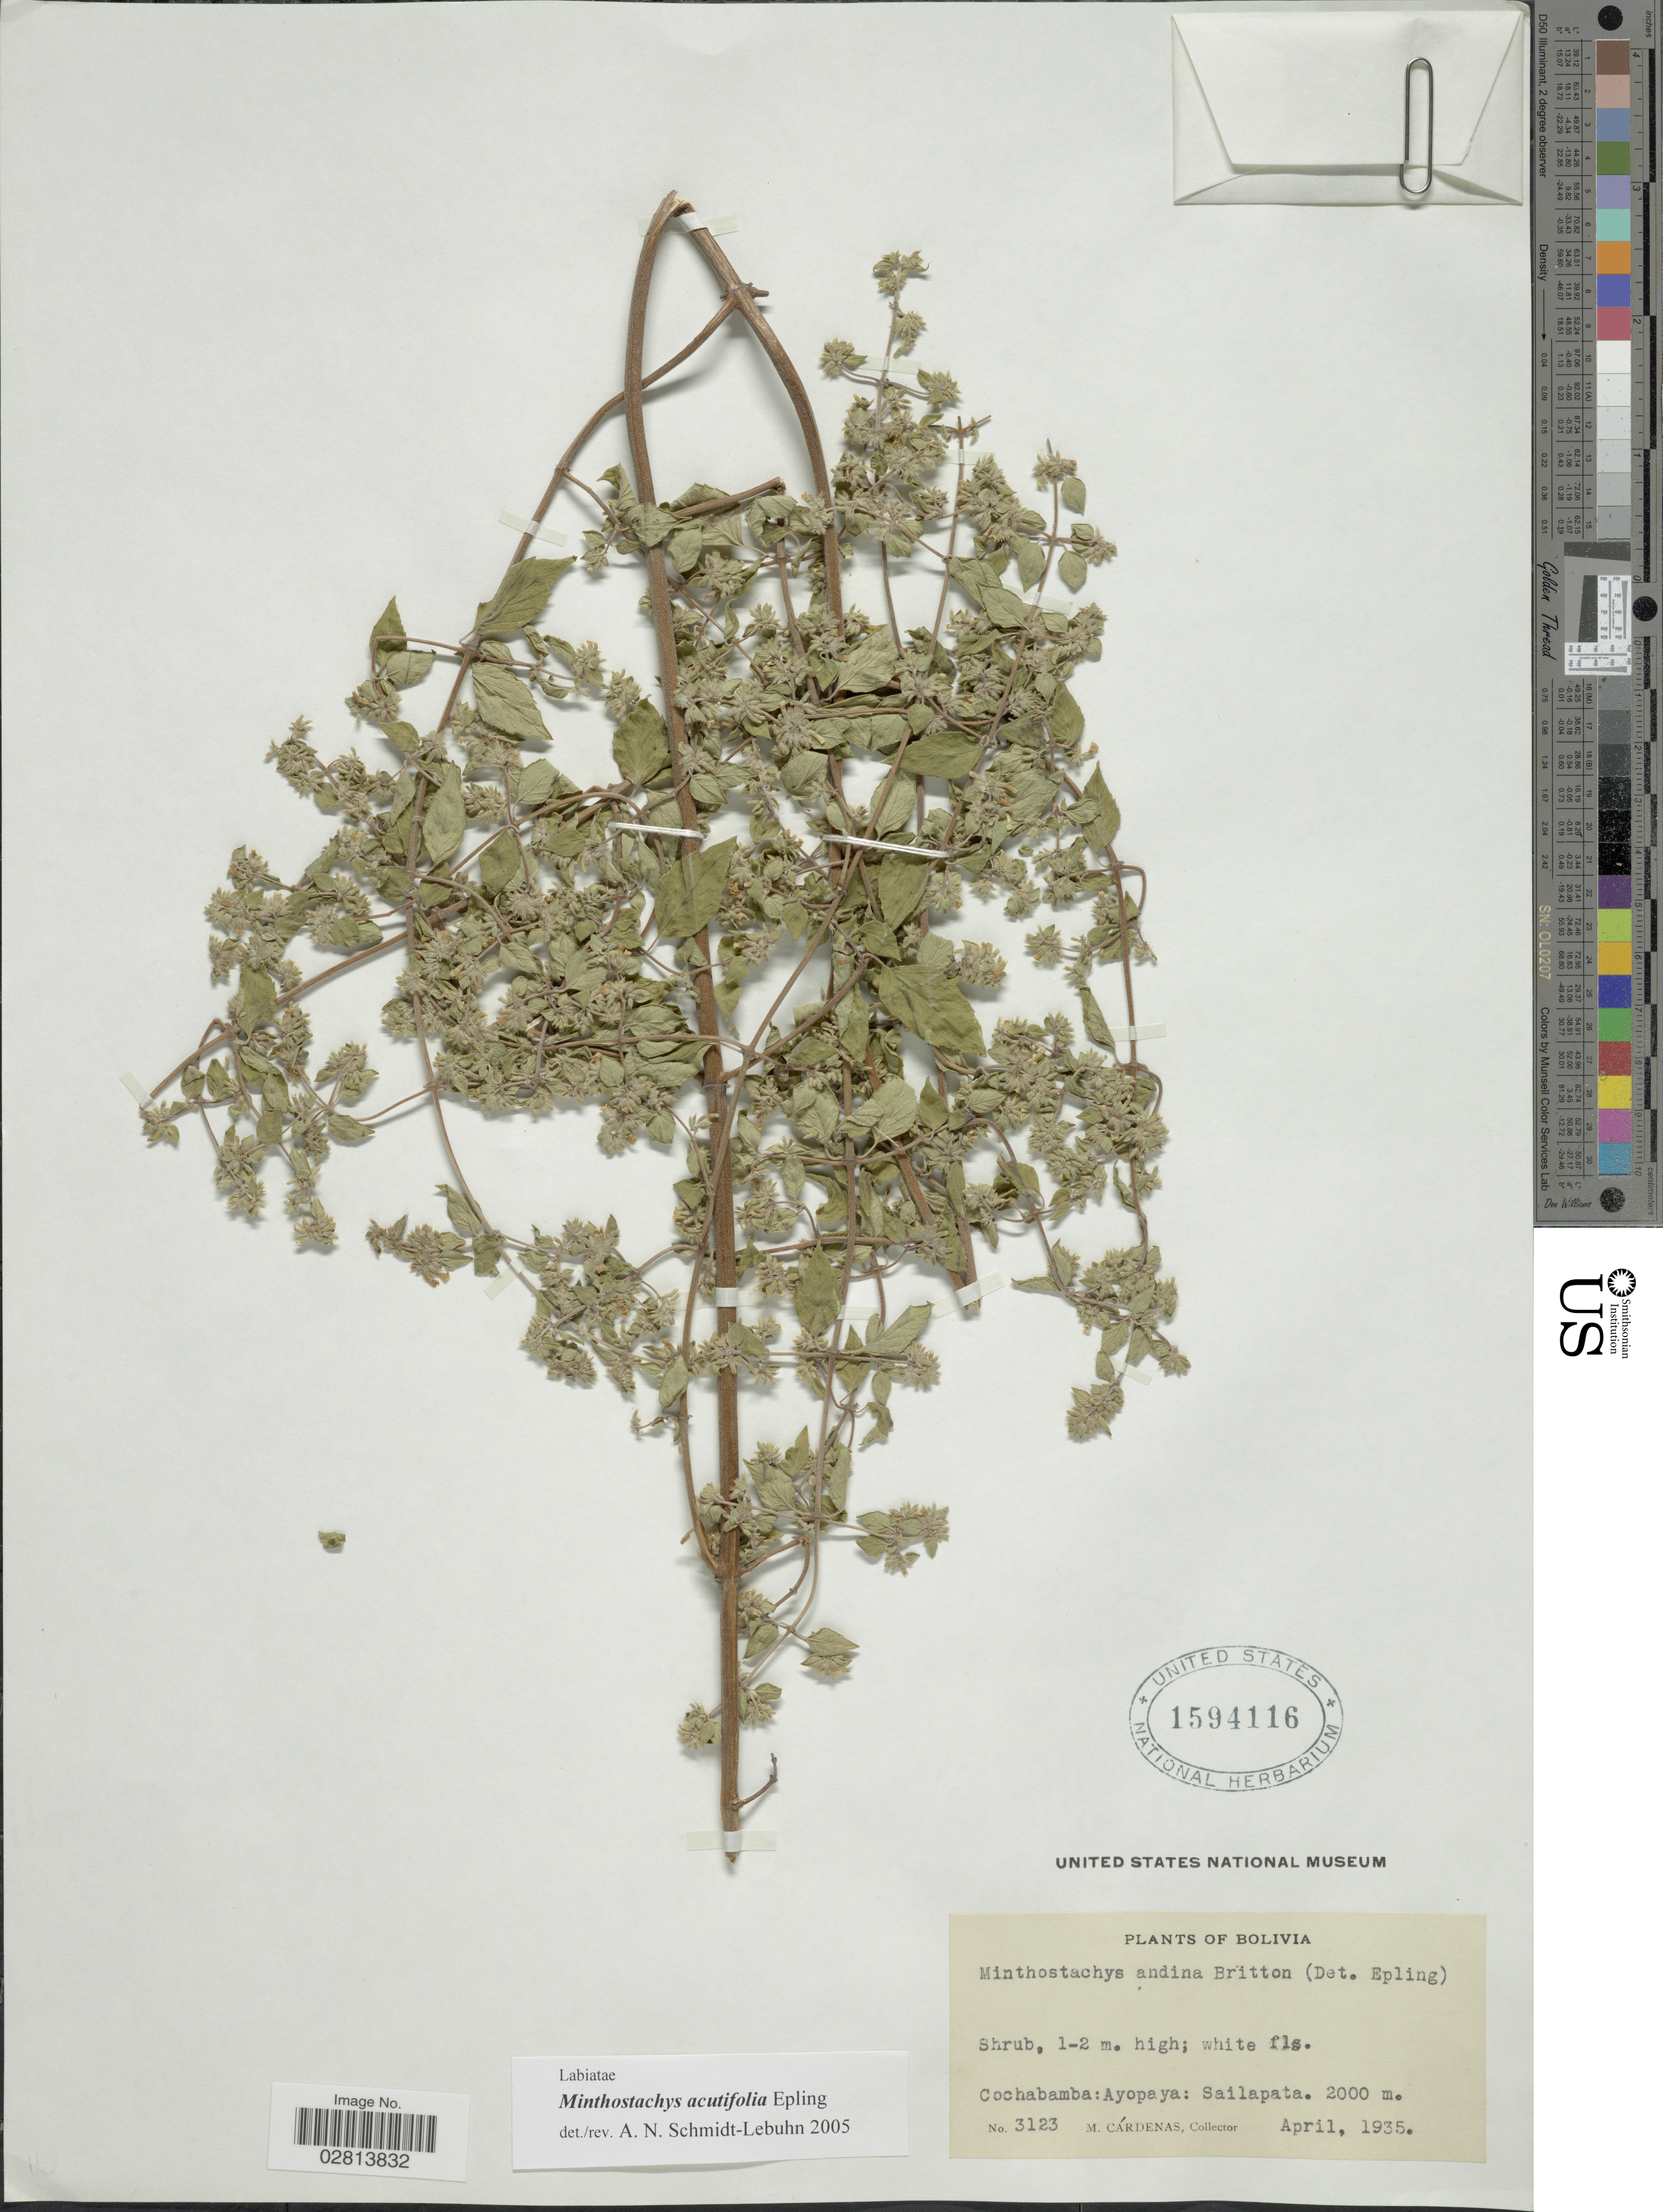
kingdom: Plantae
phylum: Tracheophyta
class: Magnoliopsida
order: Lamiales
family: Lamiaceae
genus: Minthostachys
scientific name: Minthostachys acutifolia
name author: Epling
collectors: M. Cárdenas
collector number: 3123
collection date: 1935-04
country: Bolivia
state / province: Cochabamba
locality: Ayopaya: Sailapata.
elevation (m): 2000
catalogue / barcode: US 1594116